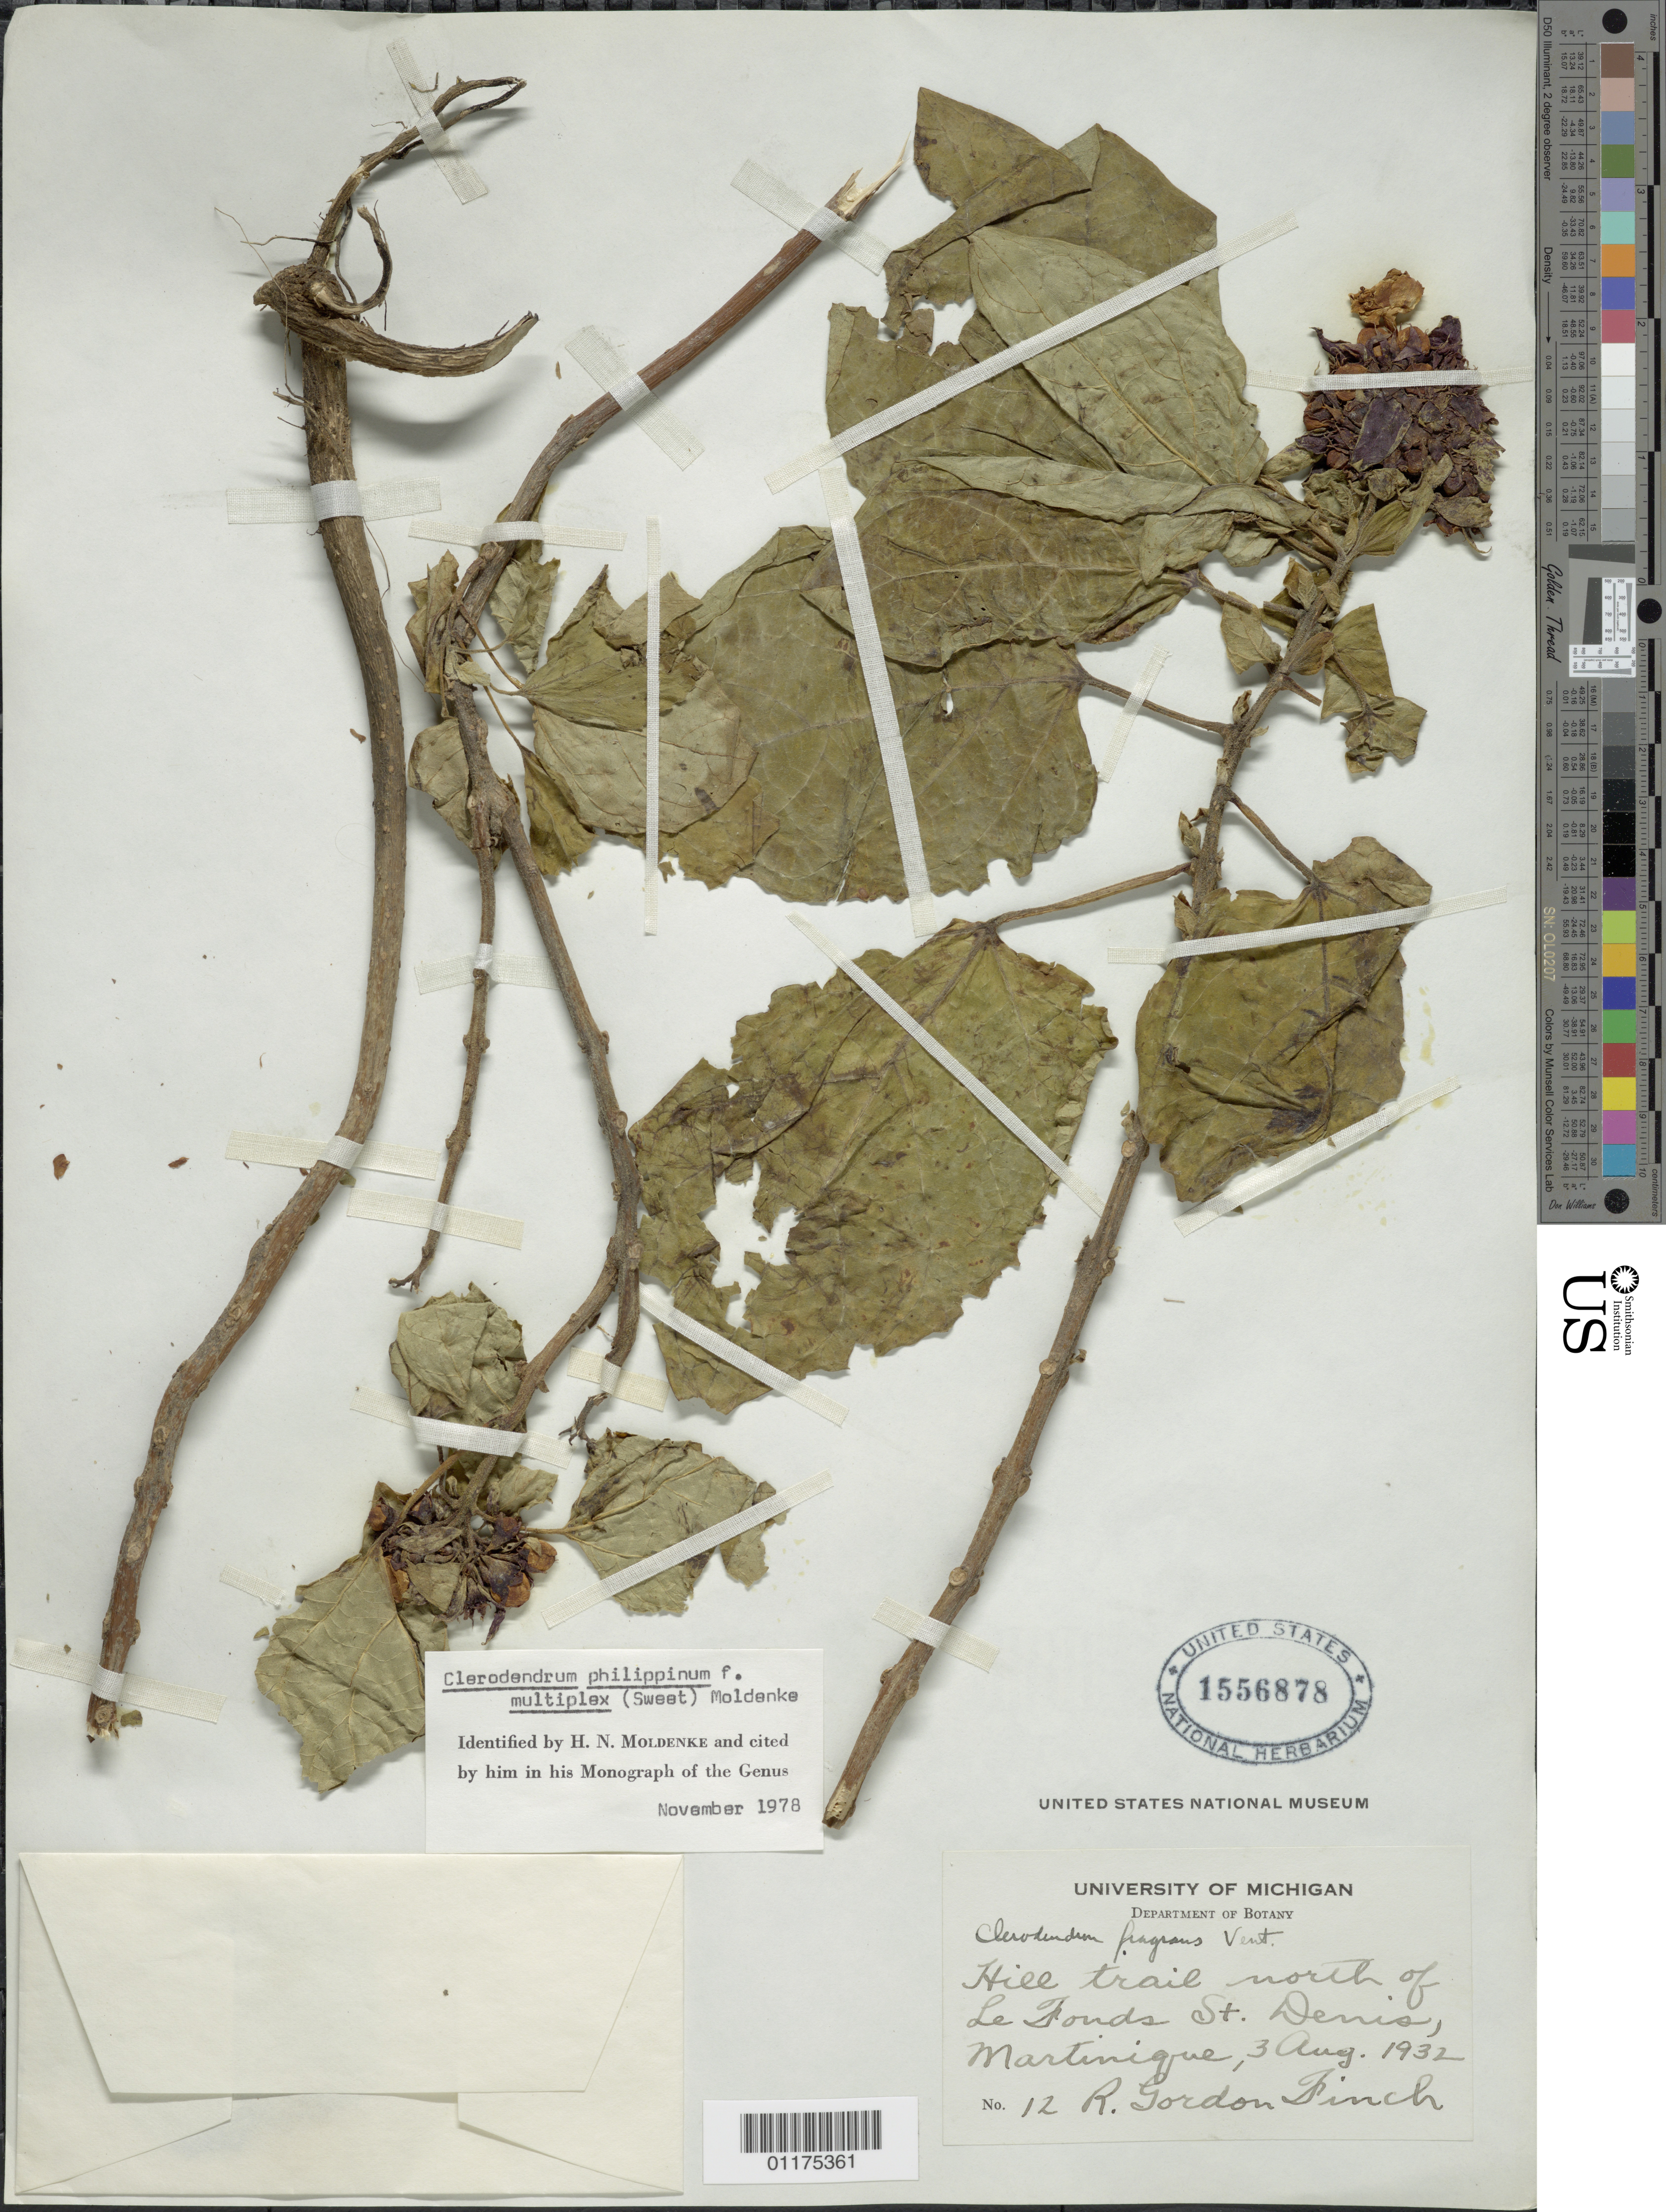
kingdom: Plantae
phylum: Tracheophyta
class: Magnoliopsida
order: Lamiales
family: Lamiaceae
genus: Clerodendrum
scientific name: Clerodendrum philippinum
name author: Schauer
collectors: R. Finch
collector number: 12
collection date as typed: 03 Aug 1932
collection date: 1932-08-03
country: Martinique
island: Martinique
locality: N. of le Fonds St. Denis,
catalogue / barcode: US 1556878